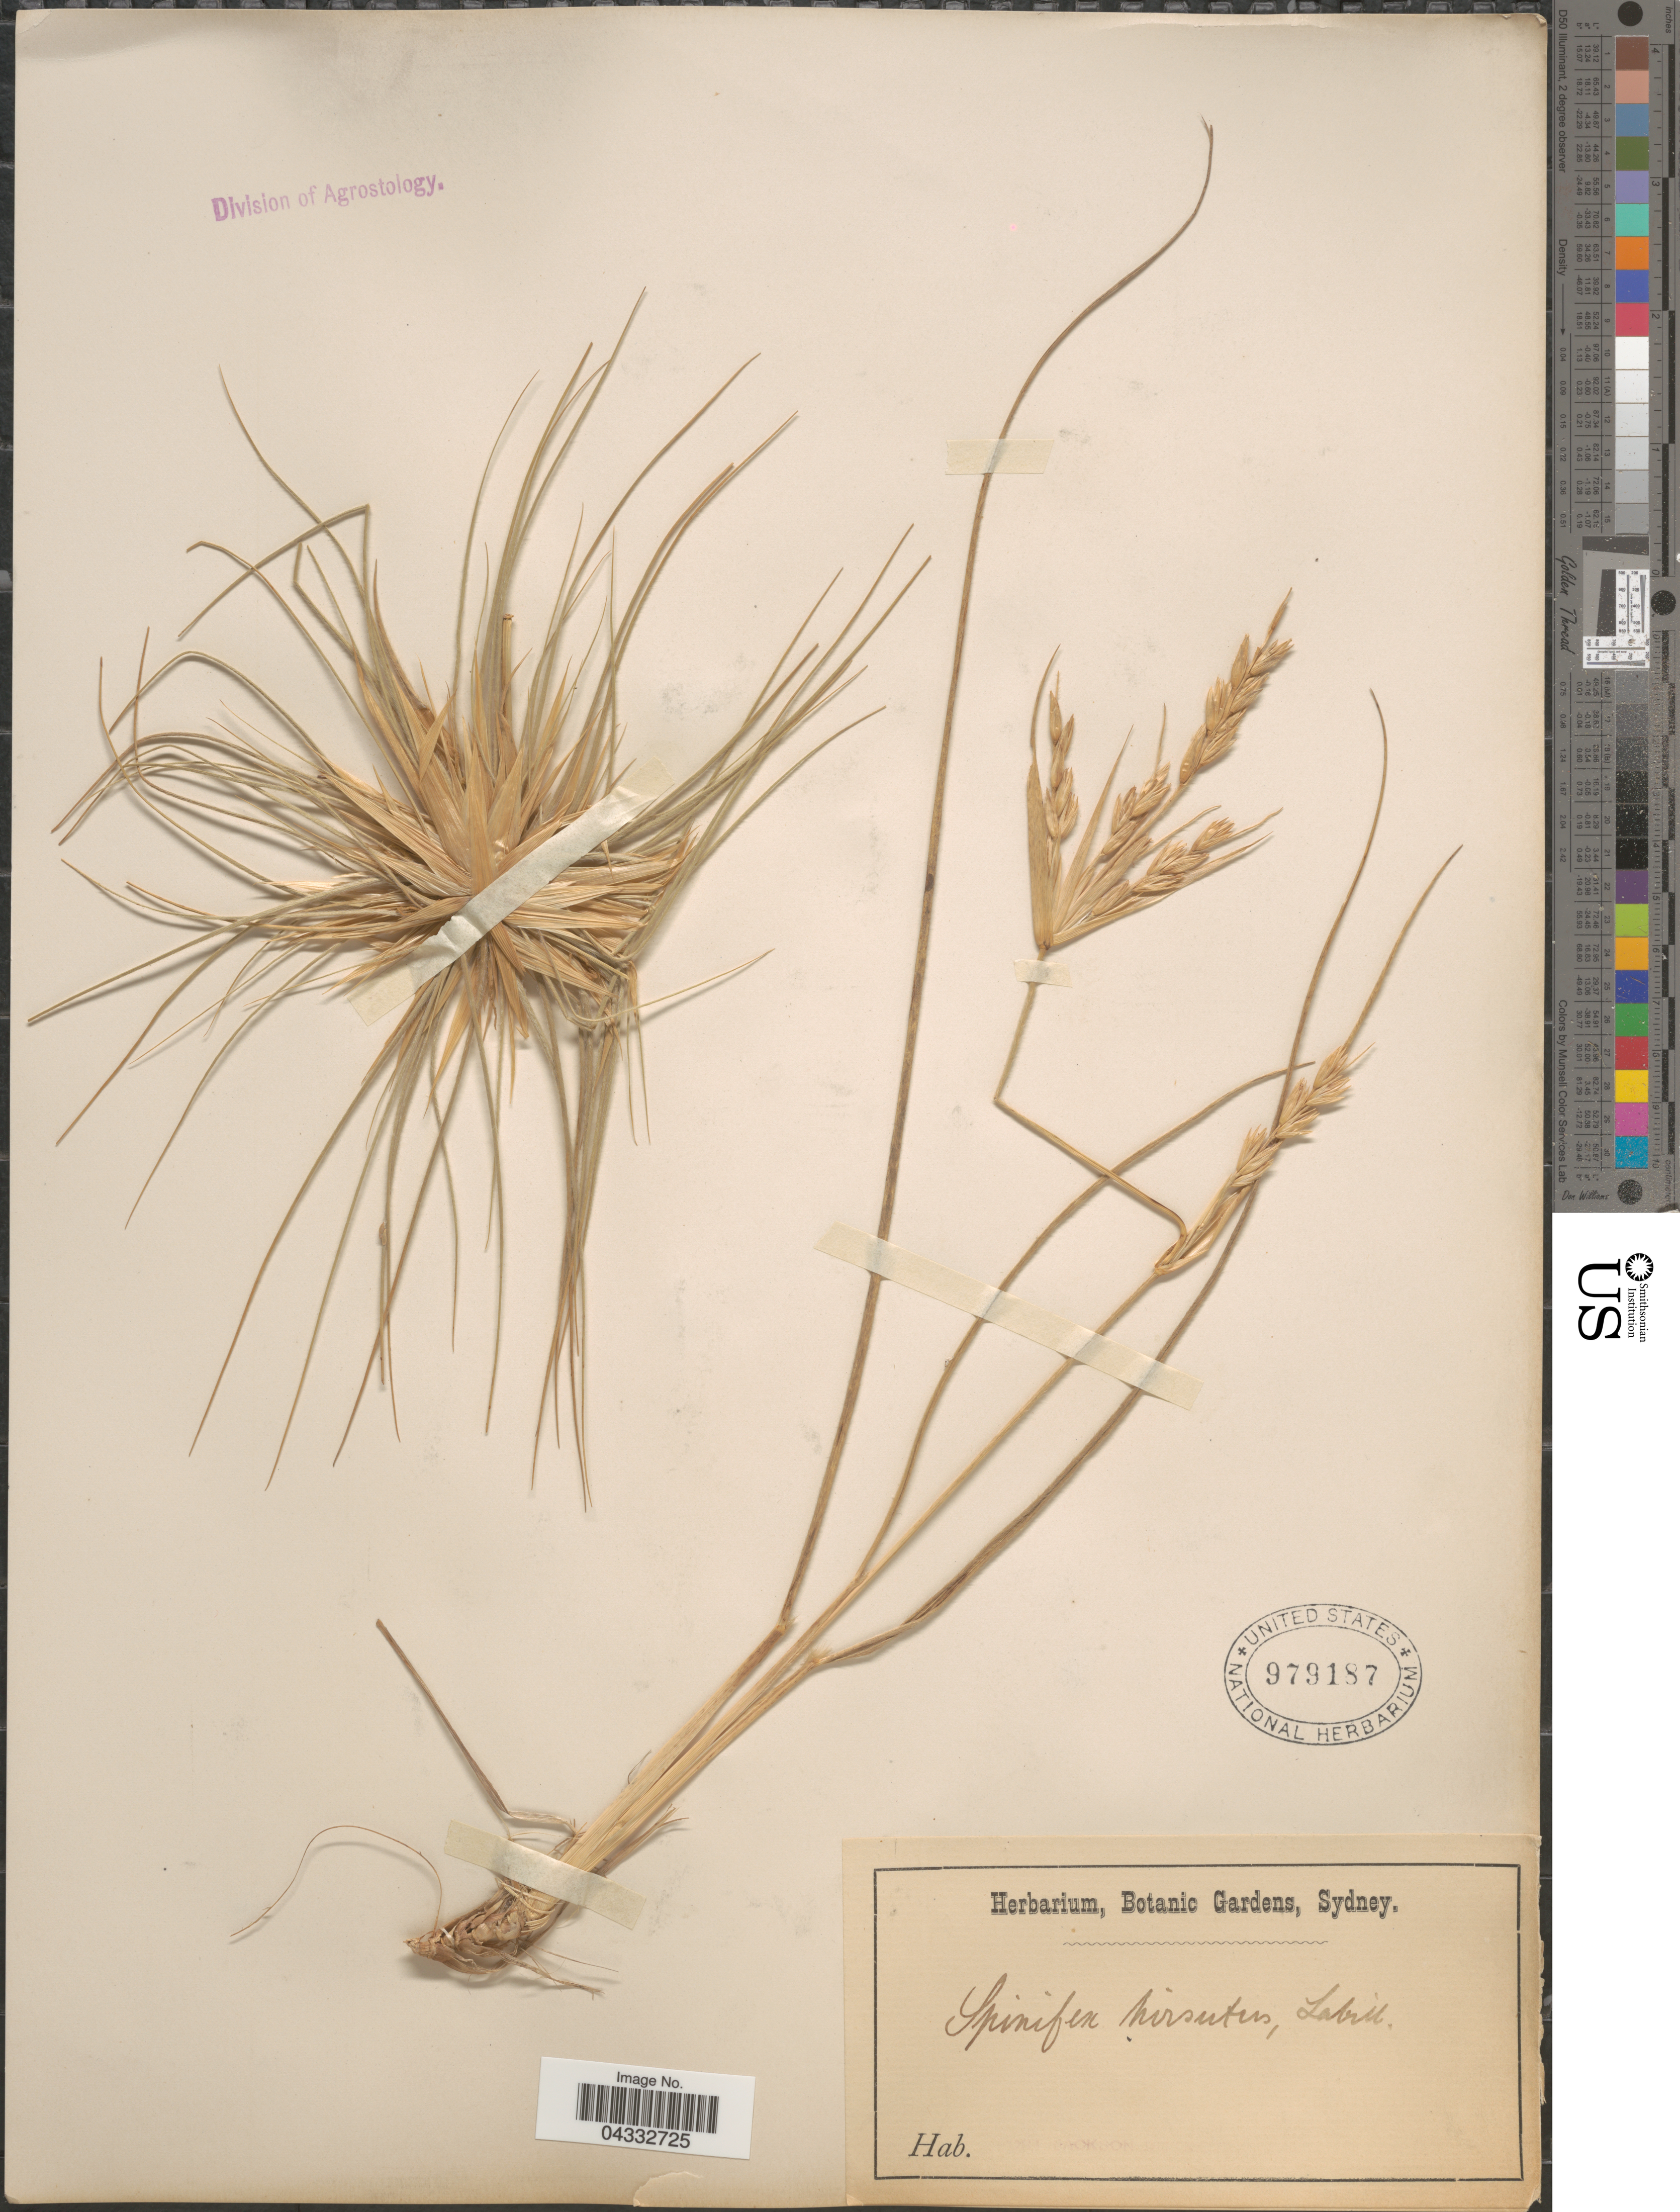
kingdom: Plantae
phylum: Tracheophyta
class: Liliopsida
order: Poales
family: Poaceae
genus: Spinifex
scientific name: Spinifex hirsutus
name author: Labill.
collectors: ex Herb. Bot. Gard. Sydney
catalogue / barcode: US 979187